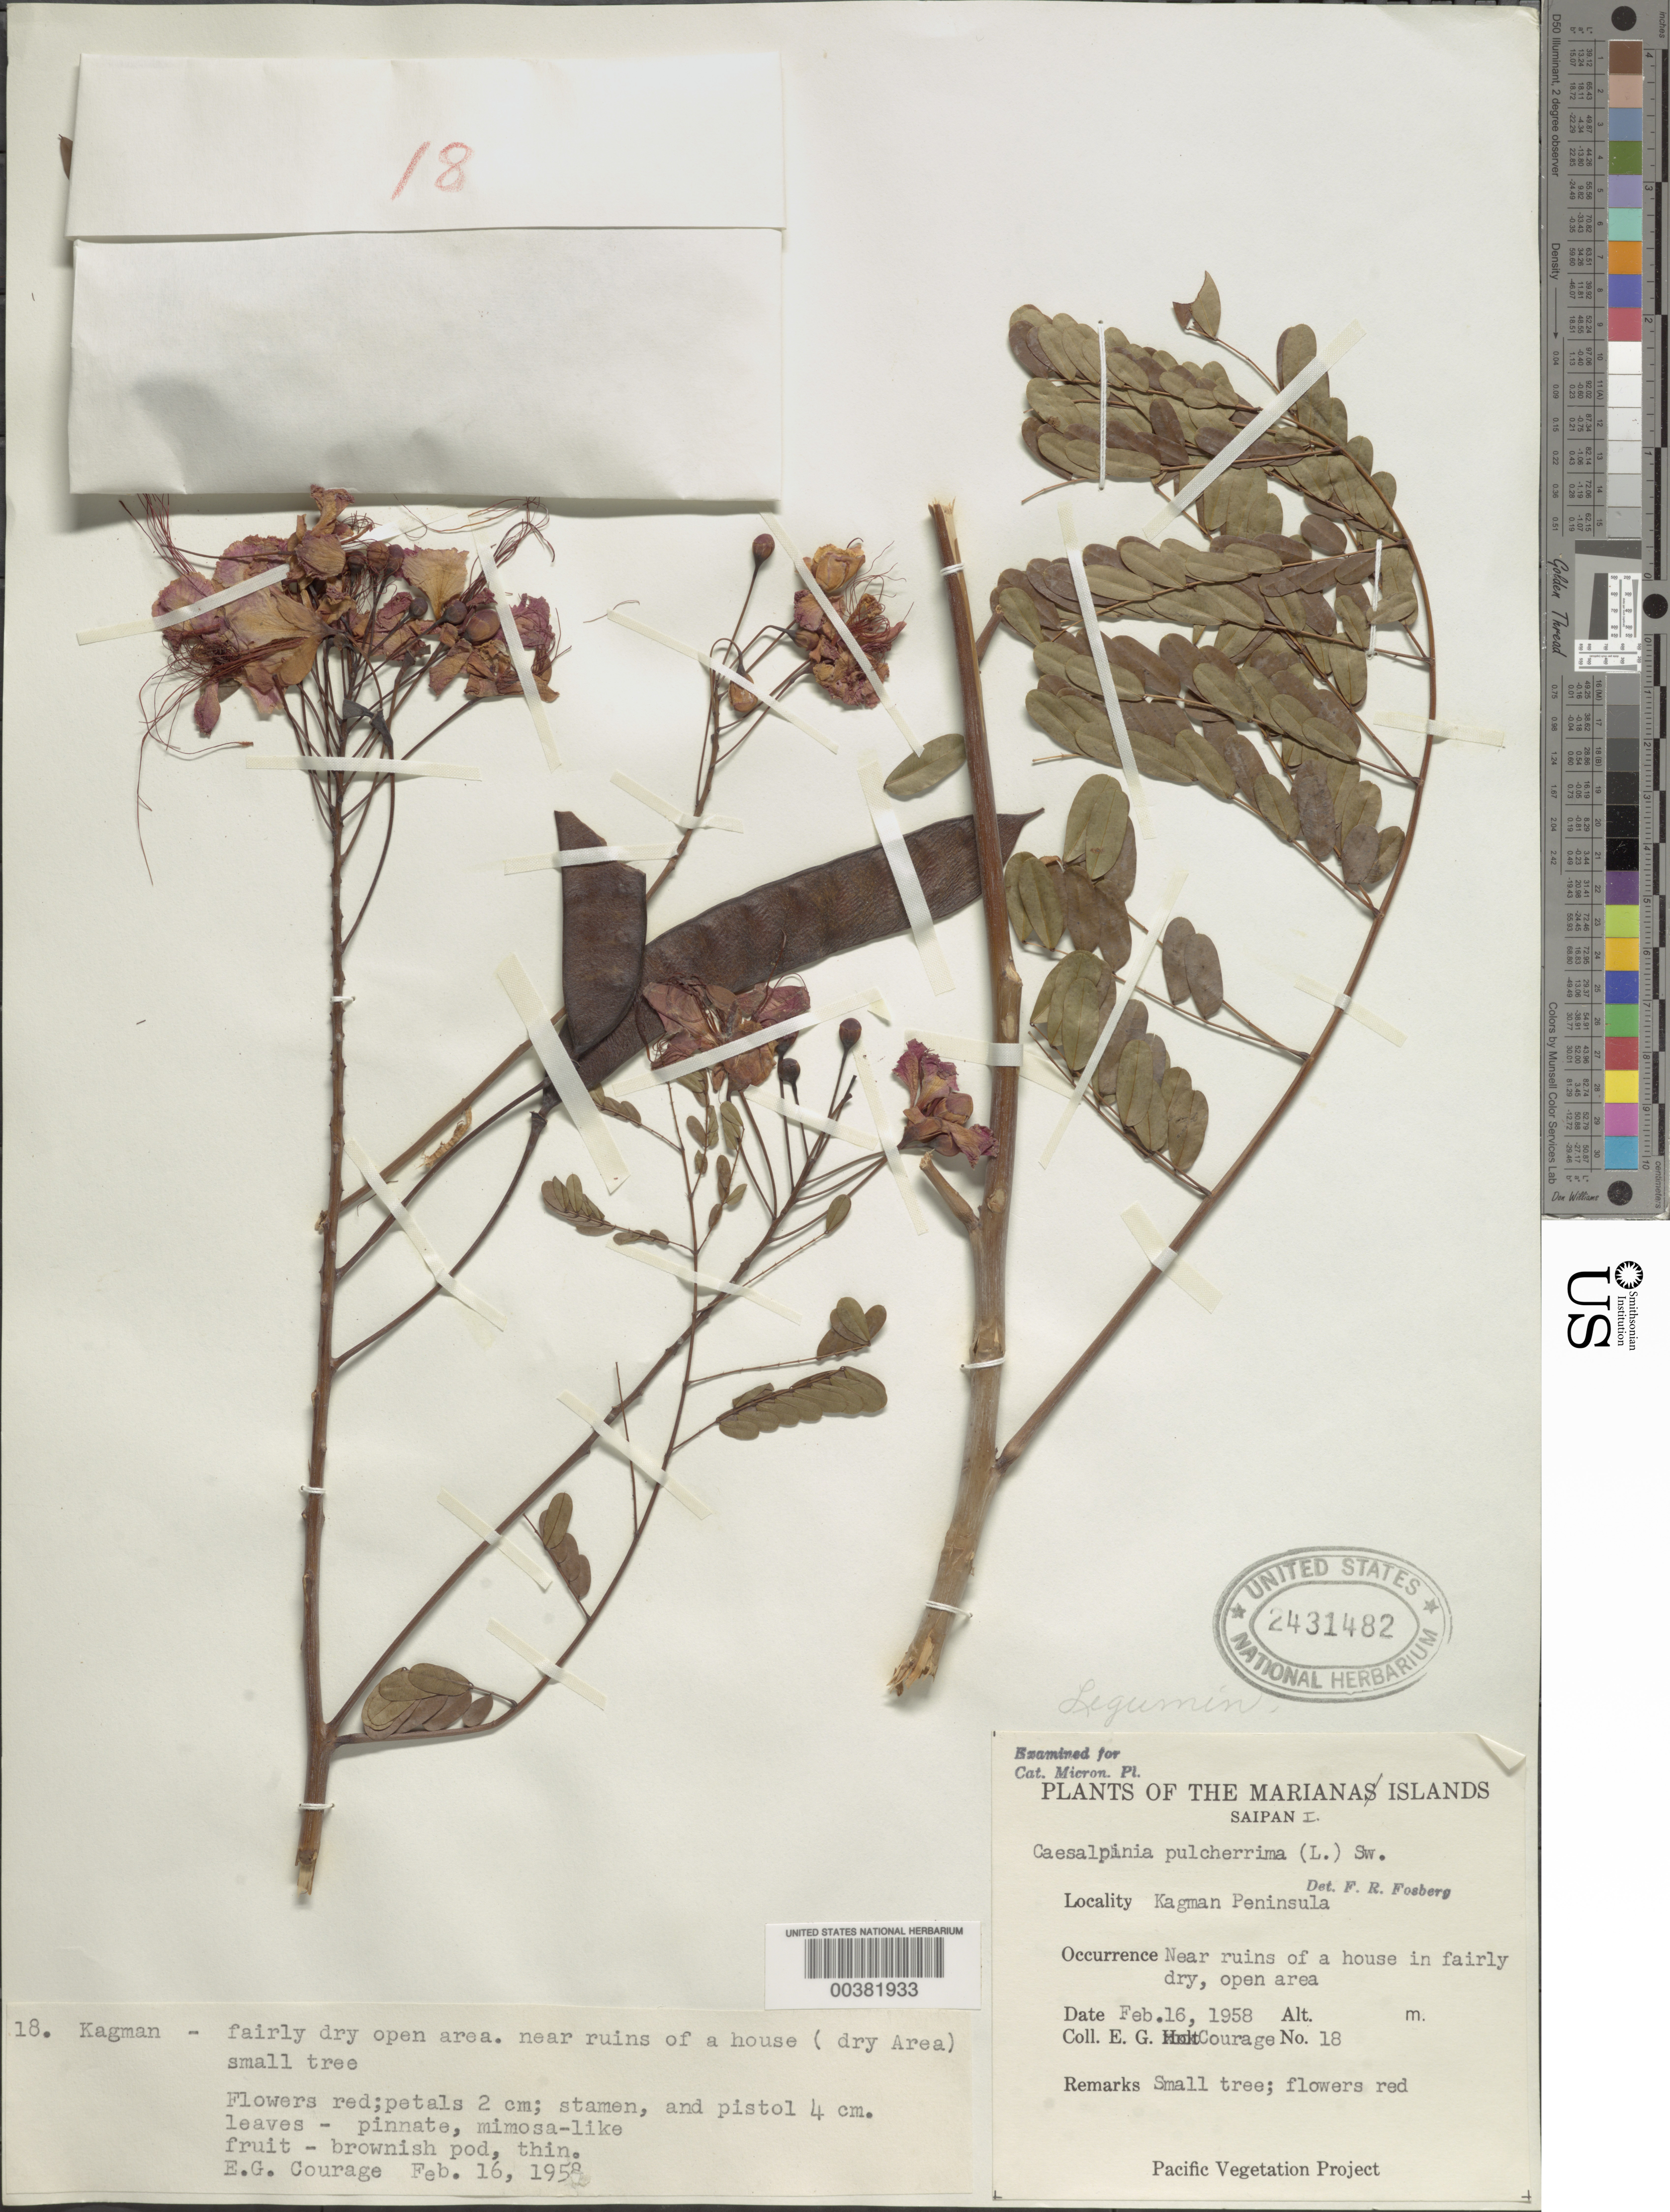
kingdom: Plantae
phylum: Tracheophyta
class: Magnoliopsida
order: Fabales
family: Fabaceae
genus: Caesalpinia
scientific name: Caesalpinia pulcherrima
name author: (L.) Sw.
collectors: E. Courage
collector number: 18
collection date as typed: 16 Feb 1958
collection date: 1958-02-16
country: Northern Mariana Islands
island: Saipan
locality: Kagman peninsula, near ruins of a house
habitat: Fairly dry open area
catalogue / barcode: US 2431482